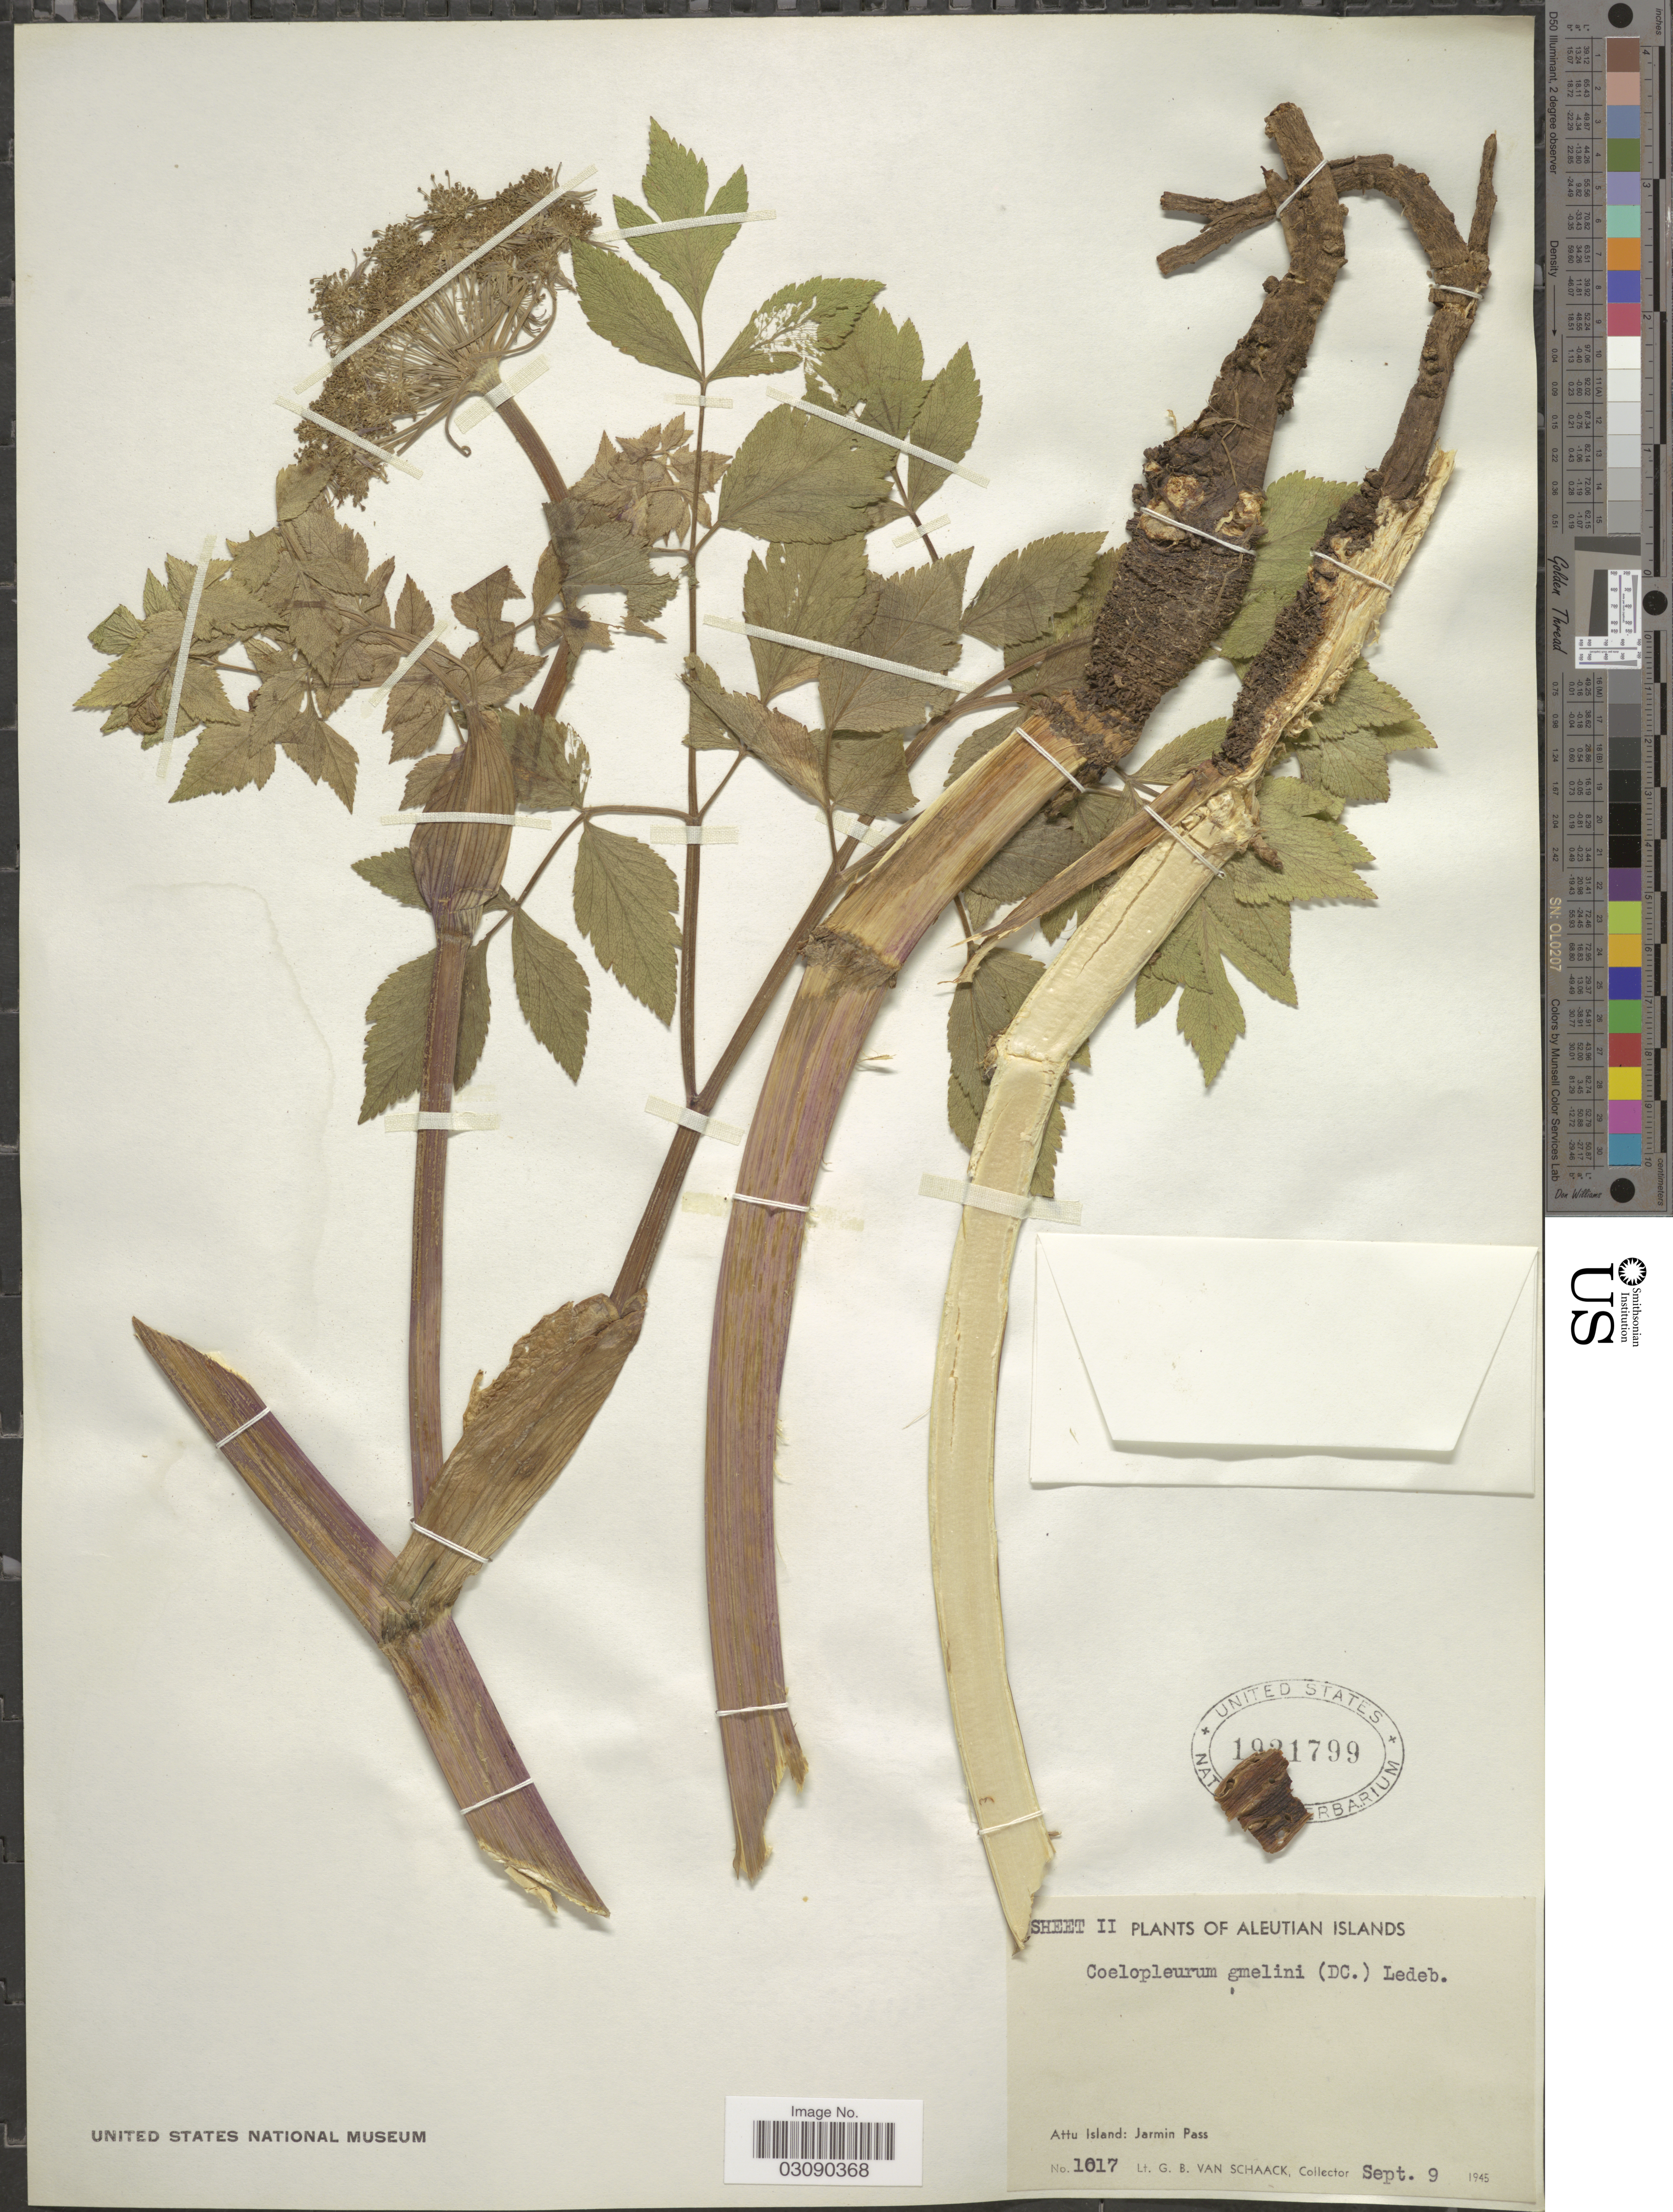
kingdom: Plantae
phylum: Tracheophyta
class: Magnoliopsida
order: Apiales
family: Apiaceae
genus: Angelica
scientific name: Angelica lucida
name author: L.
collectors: G. Van Schaack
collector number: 1017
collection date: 1945-09-09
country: United States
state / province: Alaska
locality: Aleutian Islands, Attu Island: Jarmin Pass.